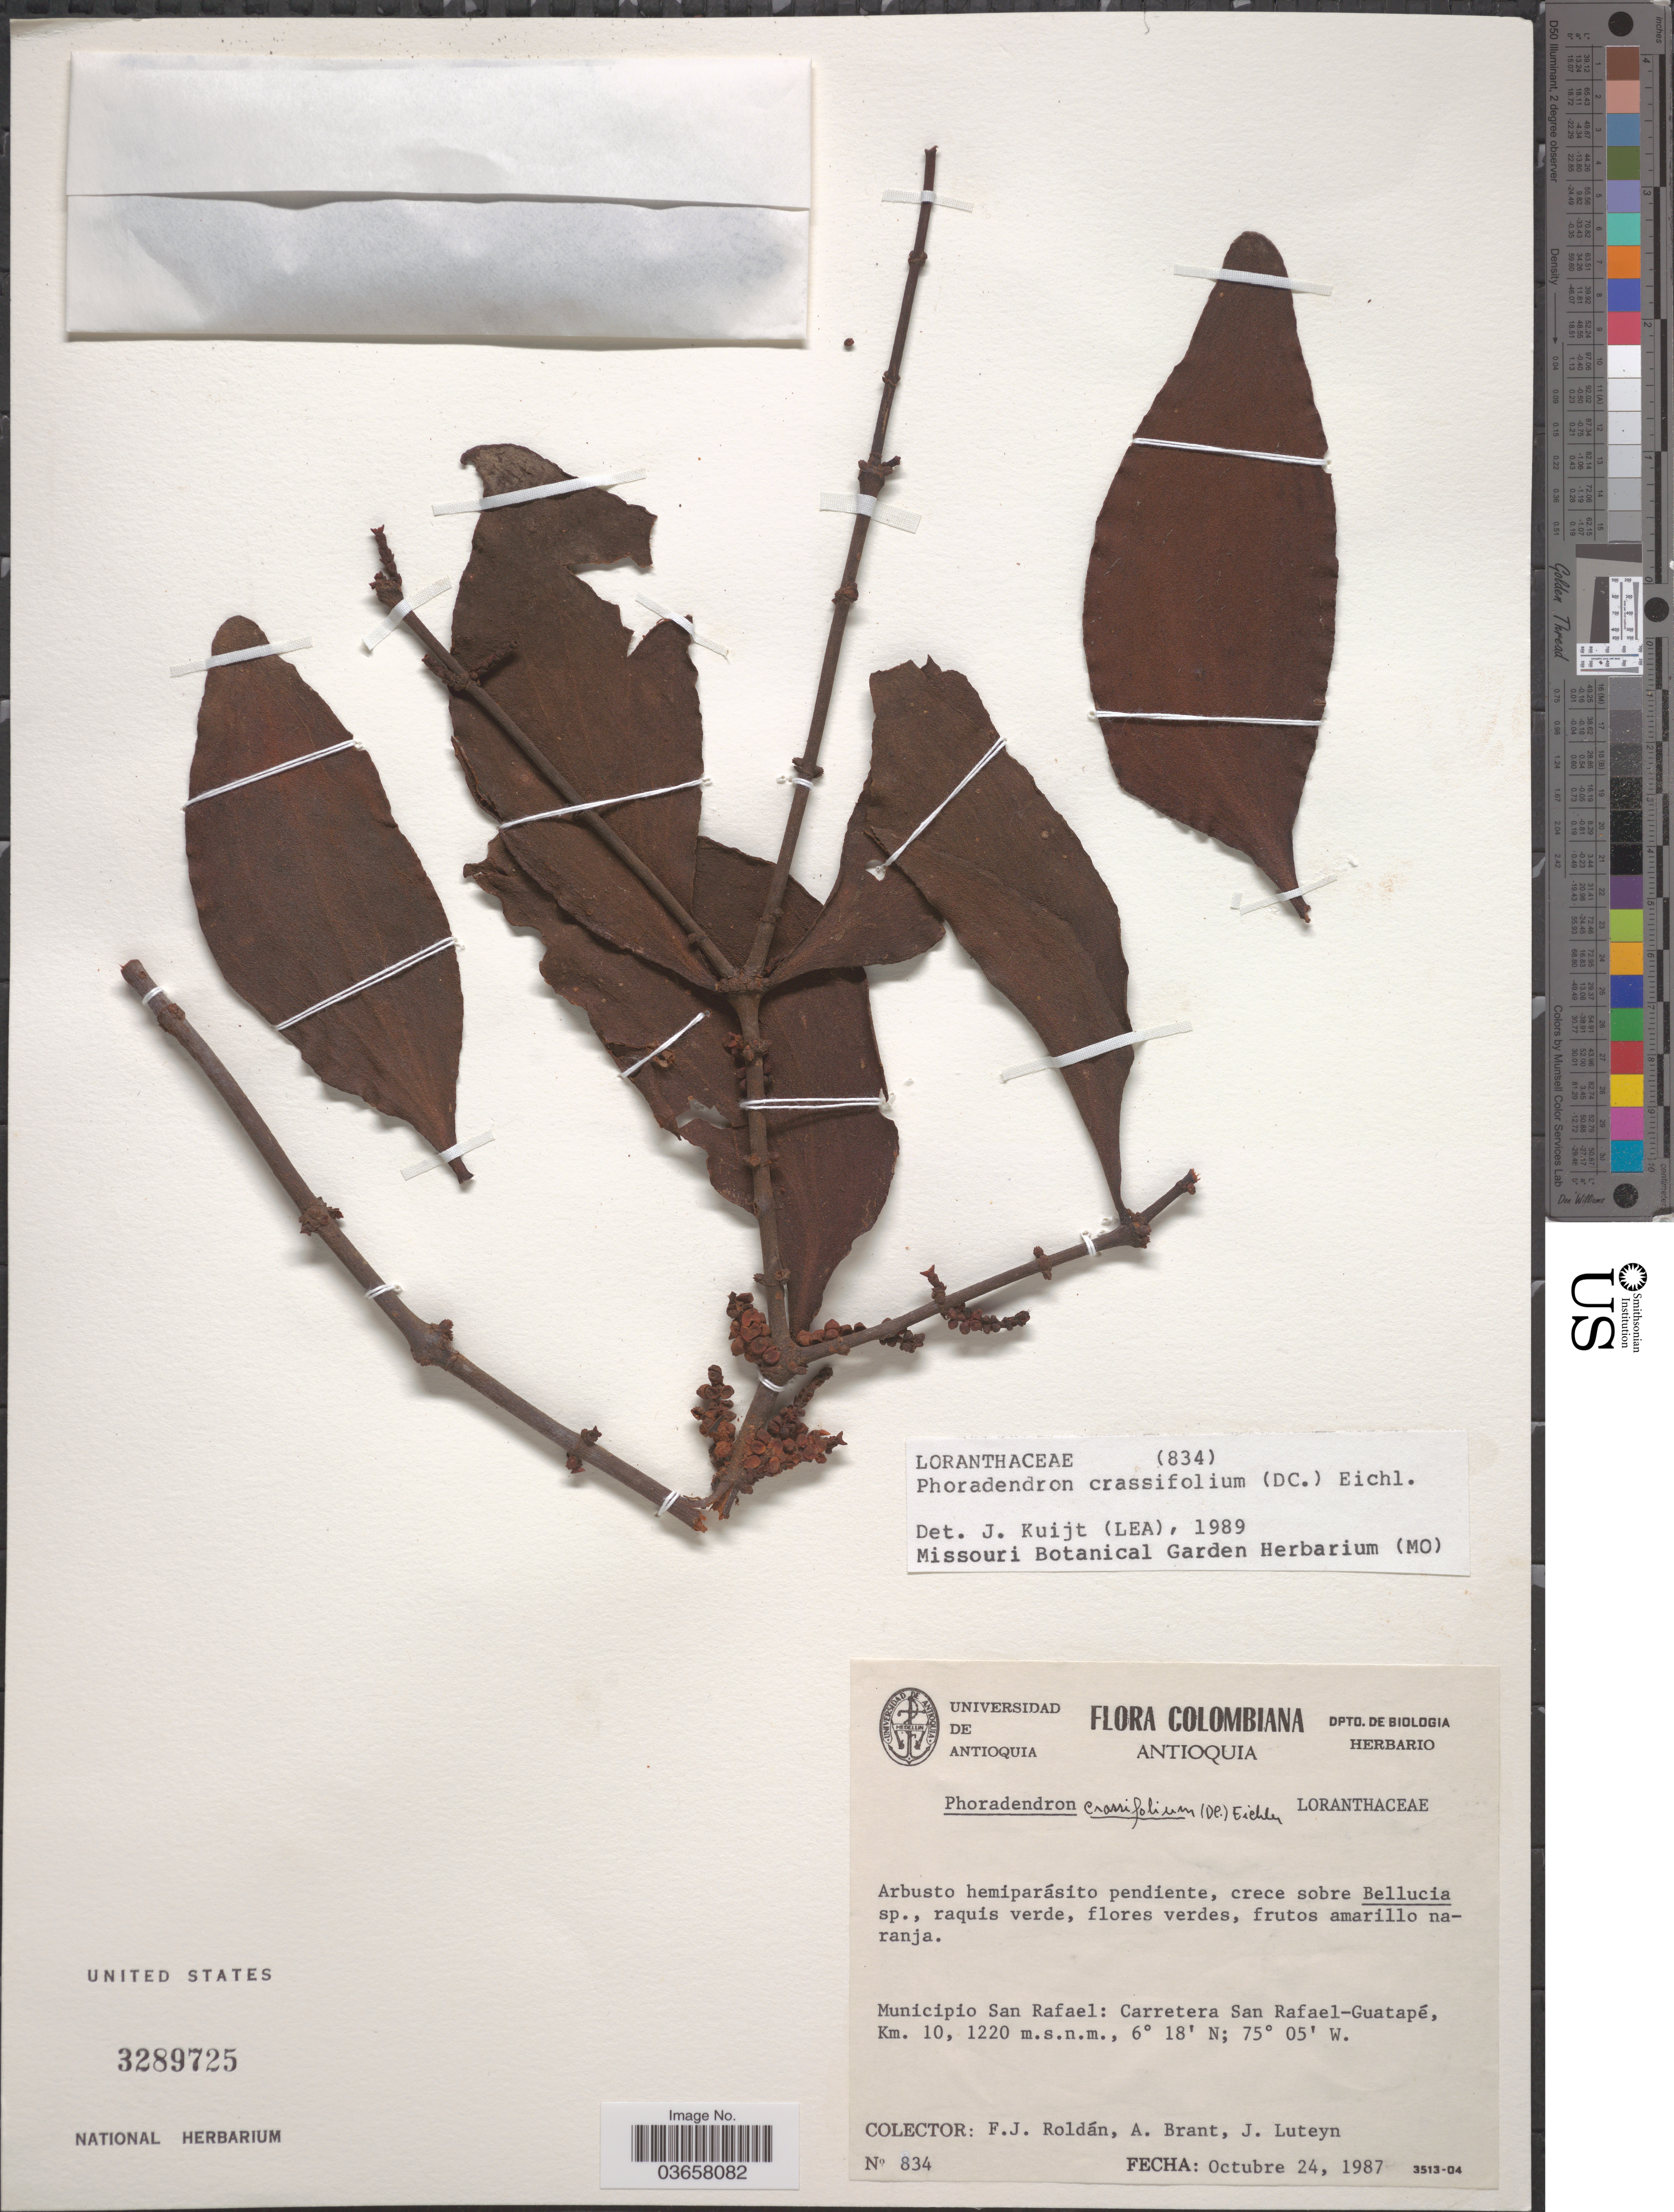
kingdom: Plantae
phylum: Tracheophyta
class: Magnoliopsida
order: Santalales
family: Viscaceae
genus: Phoradendron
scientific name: Phoradendron crassifolium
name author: (Pohl ex DC.) Eichler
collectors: F. J. Roldán, A. Brant & J. L. Luteyn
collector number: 834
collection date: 1987-10-24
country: Colombia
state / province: Antioquia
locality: Municipio San Rafael: Carretera San Rafael-Guatapé, Km.10.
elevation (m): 1220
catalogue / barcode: US 3289725